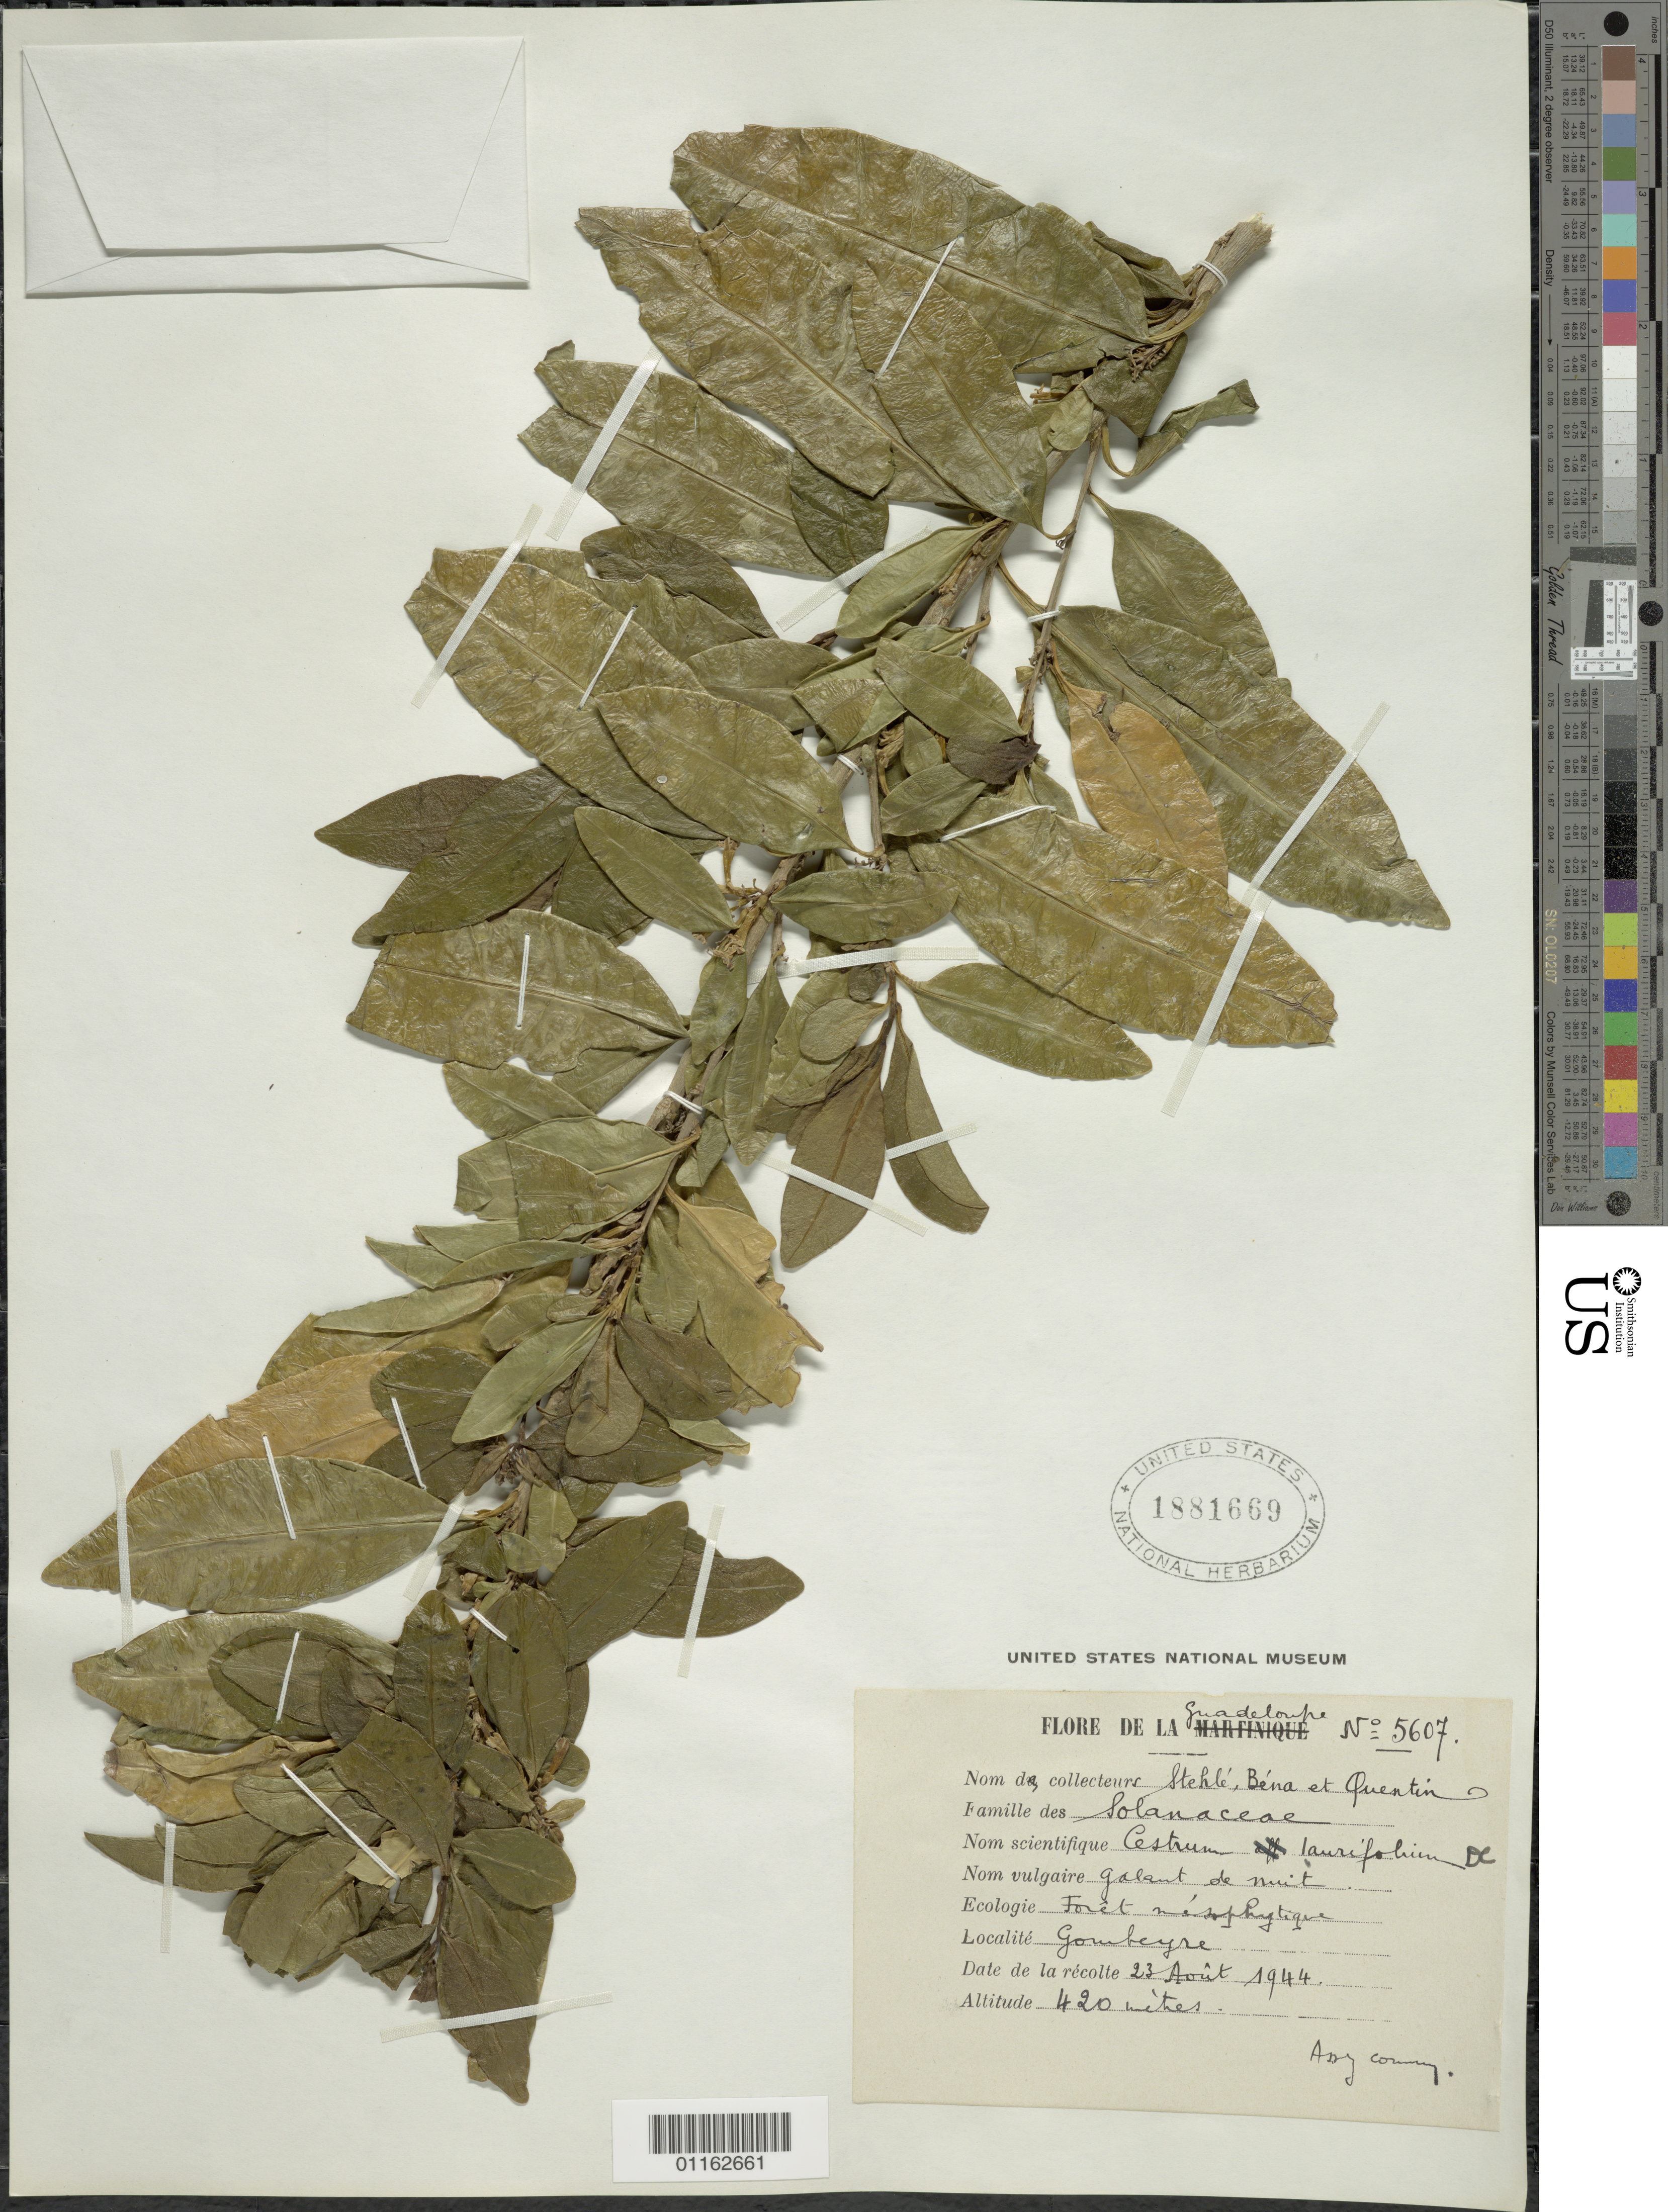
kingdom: Plantae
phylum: Tracheophyta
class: Magnoliopsida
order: Solanales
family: Solanaceae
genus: Cestrum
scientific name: Cestrum laurifolium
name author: L'Hér.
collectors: H. Stehlé & R. Béna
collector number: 5607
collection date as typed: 23 Aug 1944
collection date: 1944-08-23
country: Guadeloupe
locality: Goubeyre; forest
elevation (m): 420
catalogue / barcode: US 1881669